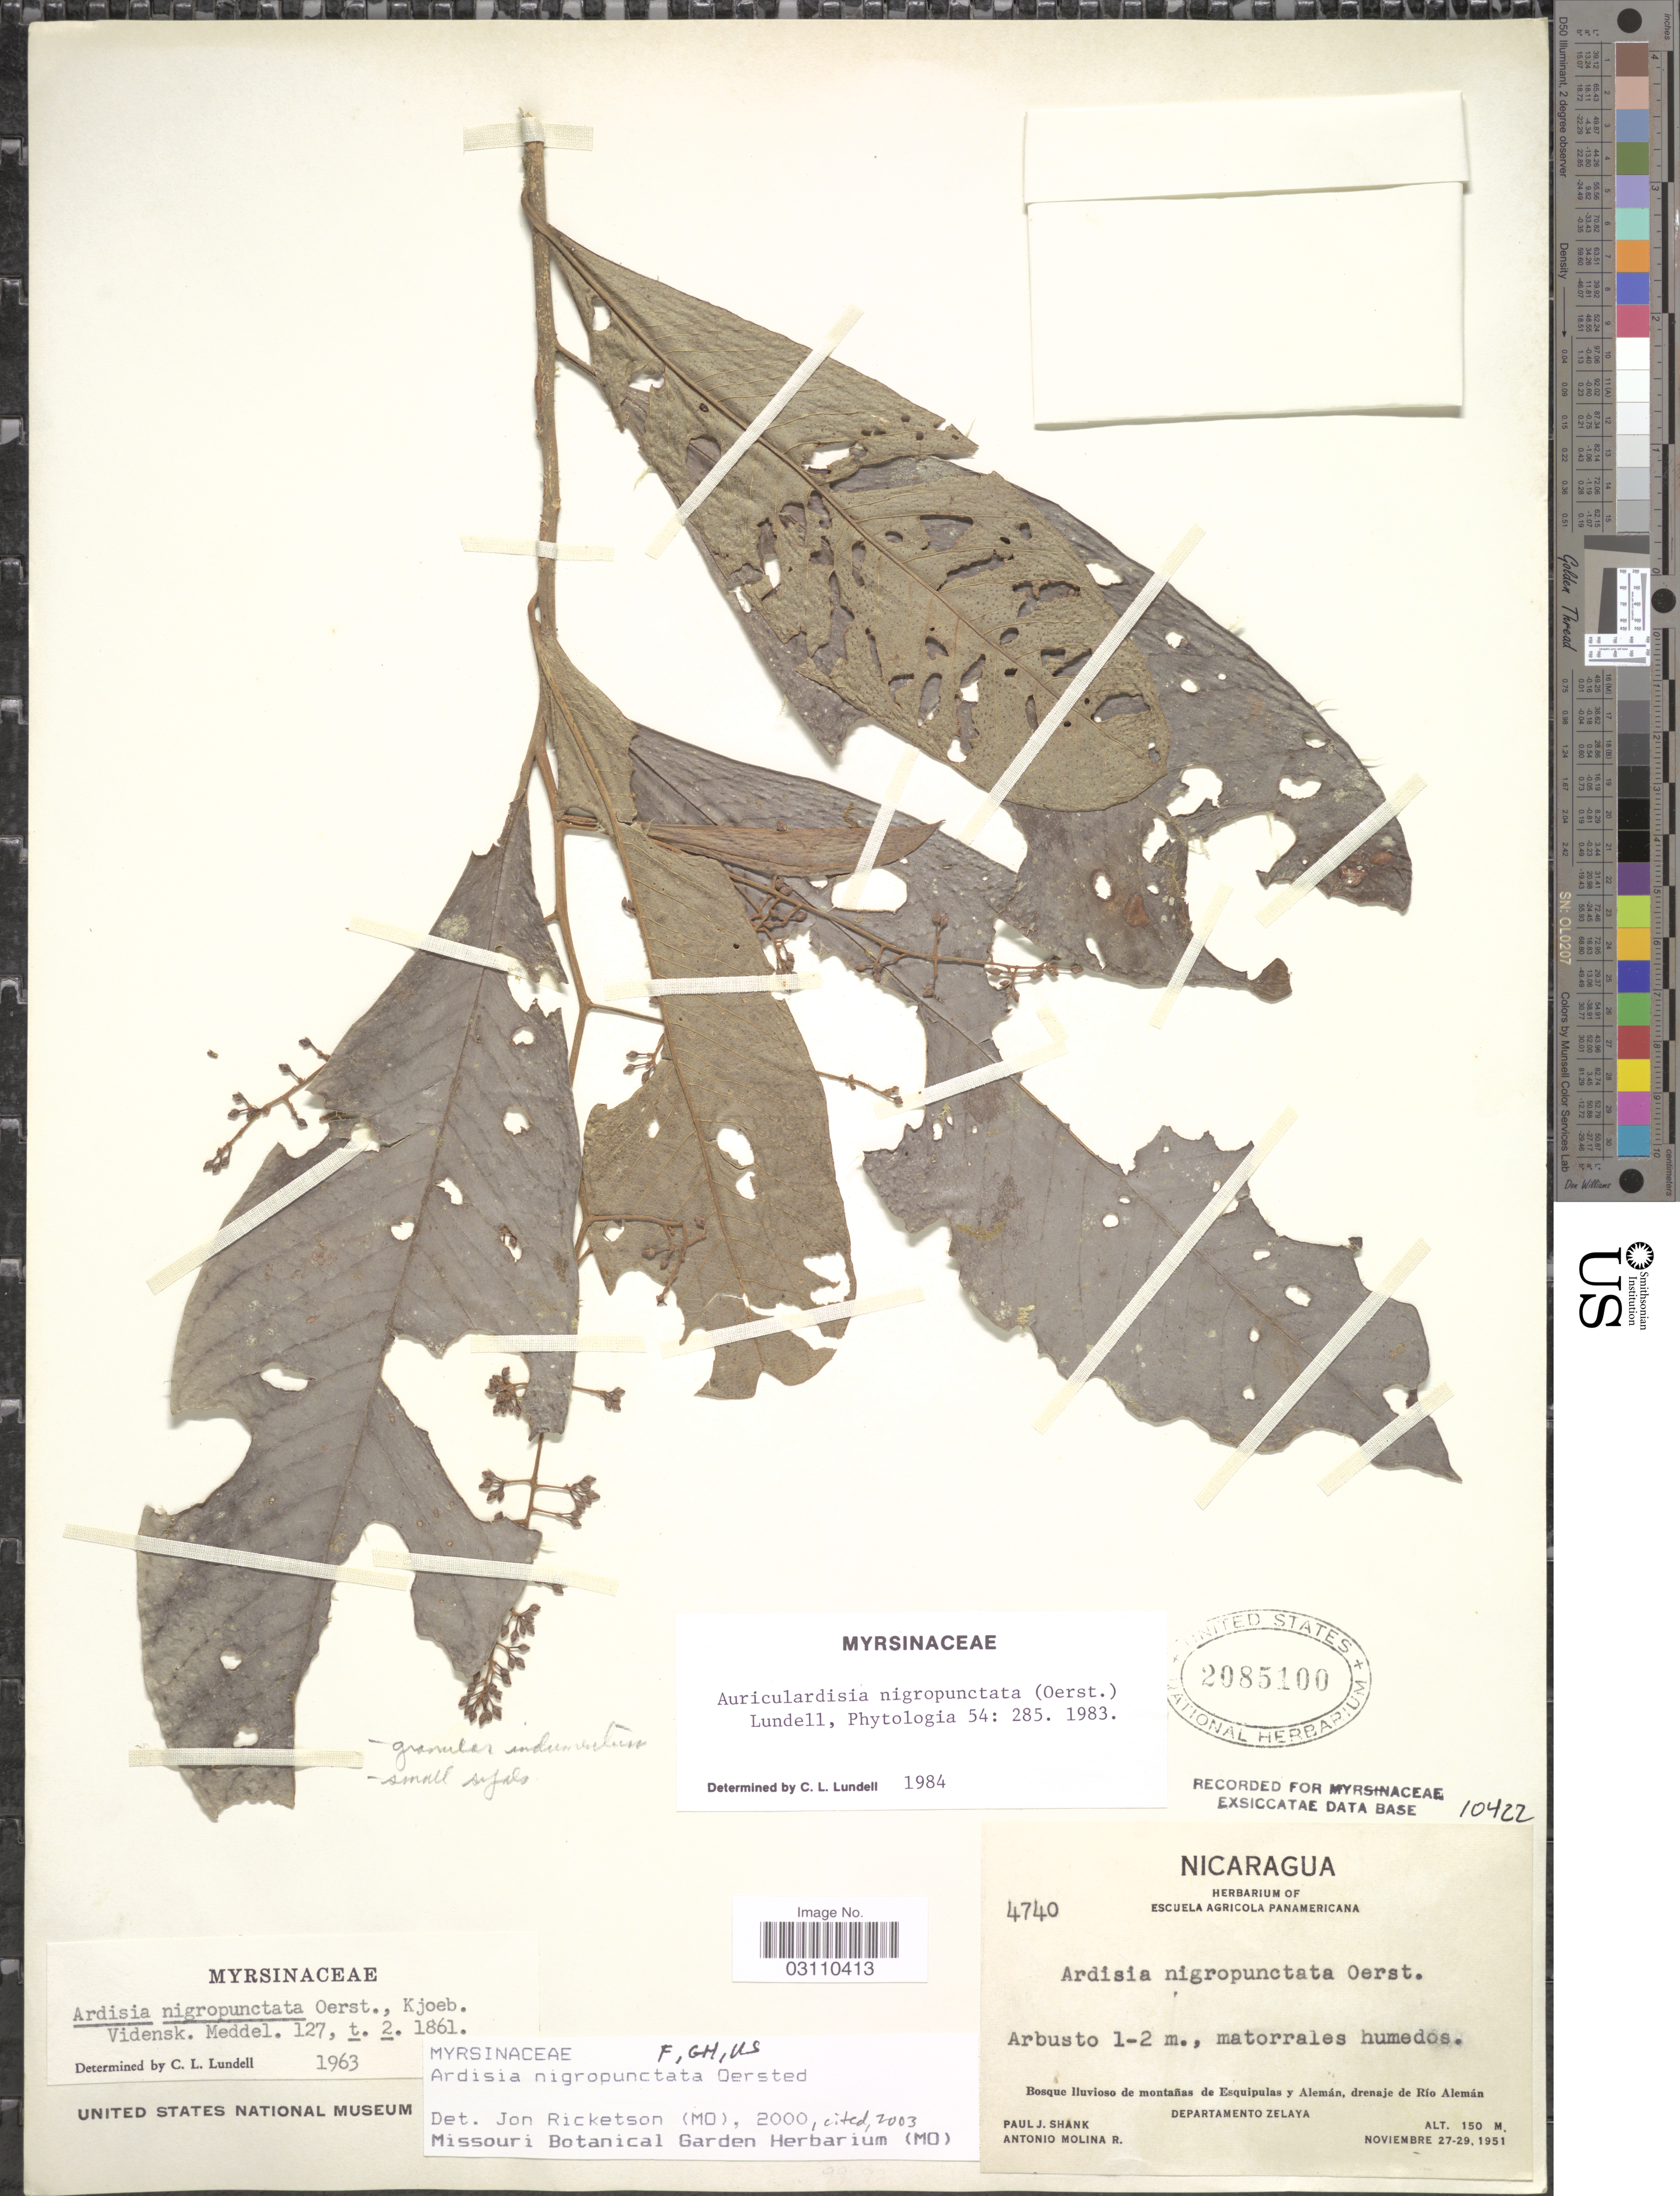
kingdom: Plantae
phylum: Tracheophyta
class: Magnoliopsida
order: Ericales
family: Primulaceae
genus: Ardisia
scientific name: Ardisia nigropunctata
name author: Oerst.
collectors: P. J. Shank & A. Molina R.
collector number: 4740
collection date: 1951-11-27/1951-11-29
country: Nicaragua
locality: Bosque lluvioso de montañas de Esquipulas y Alemán, drenaje de Río Alemán.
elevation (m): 150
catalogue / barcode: US 2085100